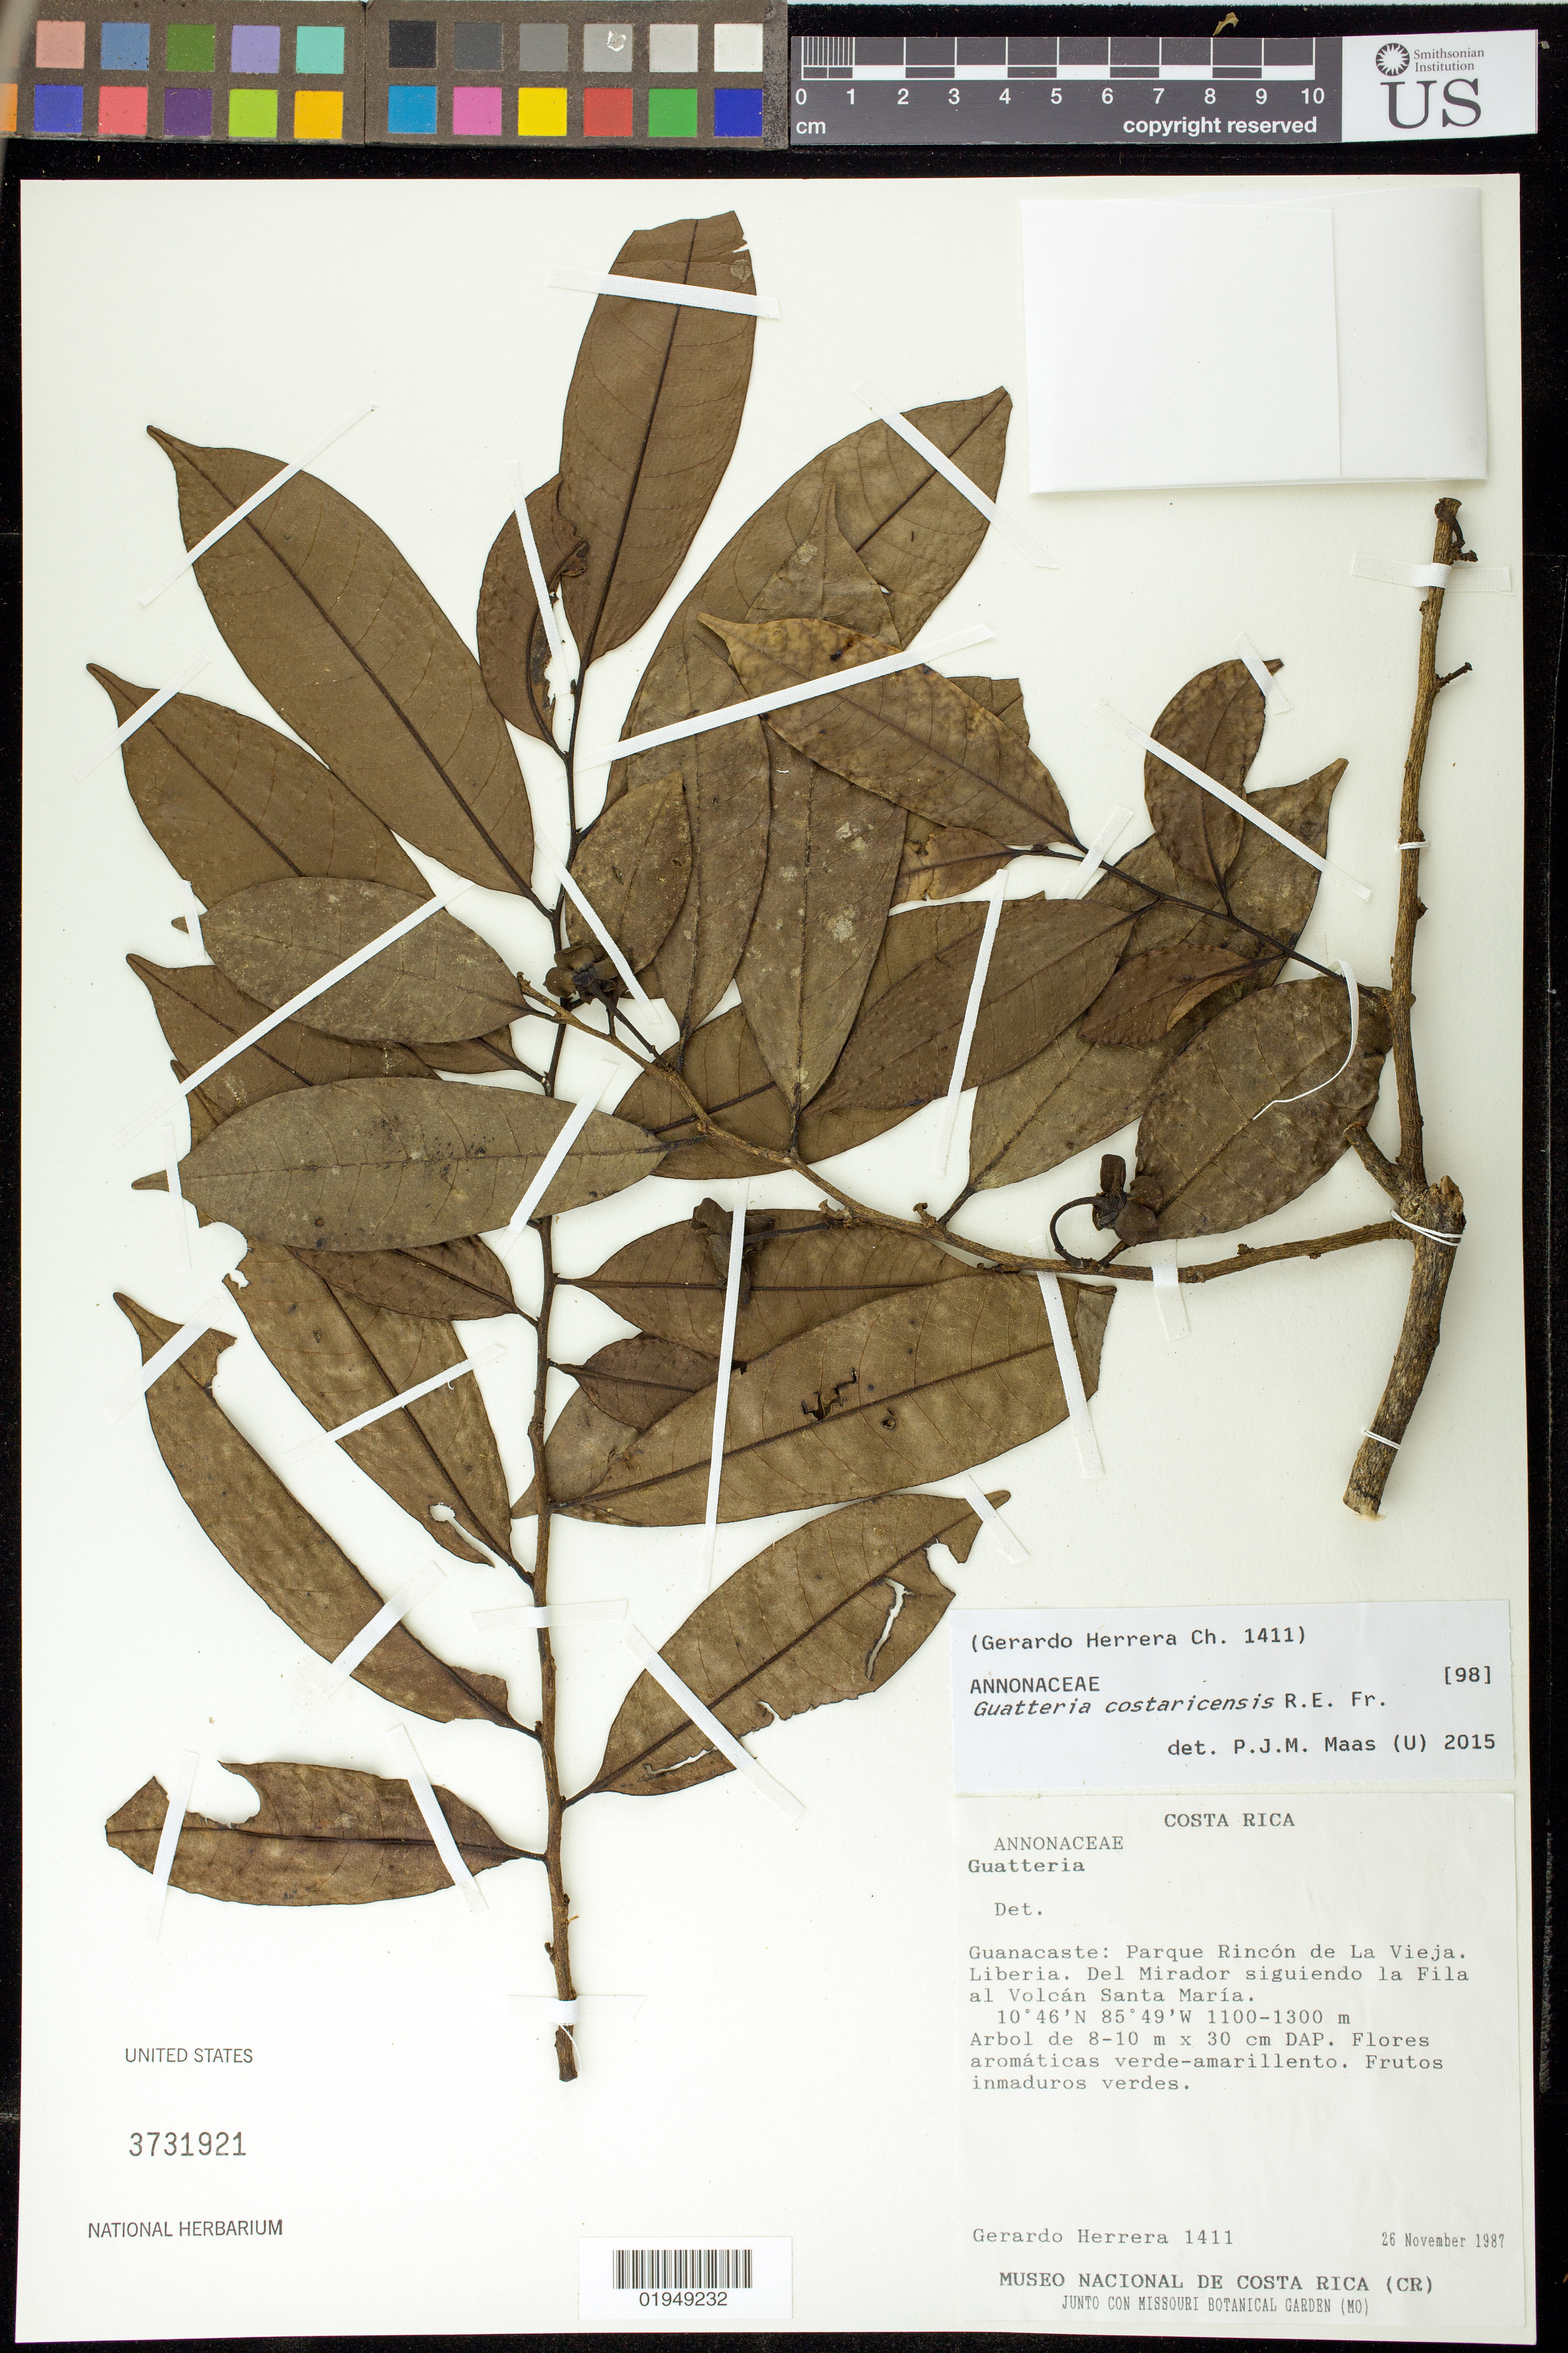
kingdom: Plantae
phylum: Tracheophyta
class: Magnoliopsida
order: Magnoliales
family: Annonaceae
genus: Guatteria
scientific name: Guatteria costaricensis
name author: R.E. Fr.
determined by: Maas, Paul J. M.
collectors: G. Herrera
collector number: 1411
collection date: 1987-11-26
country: Costa Rica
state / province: Guanacaste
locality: Guanacaste: Parque Rincon de La Vieja, Liberia, Del Mirador siguiendo la Fila al Volcan Santa Maria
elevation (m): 1100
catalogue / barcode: US 3731921